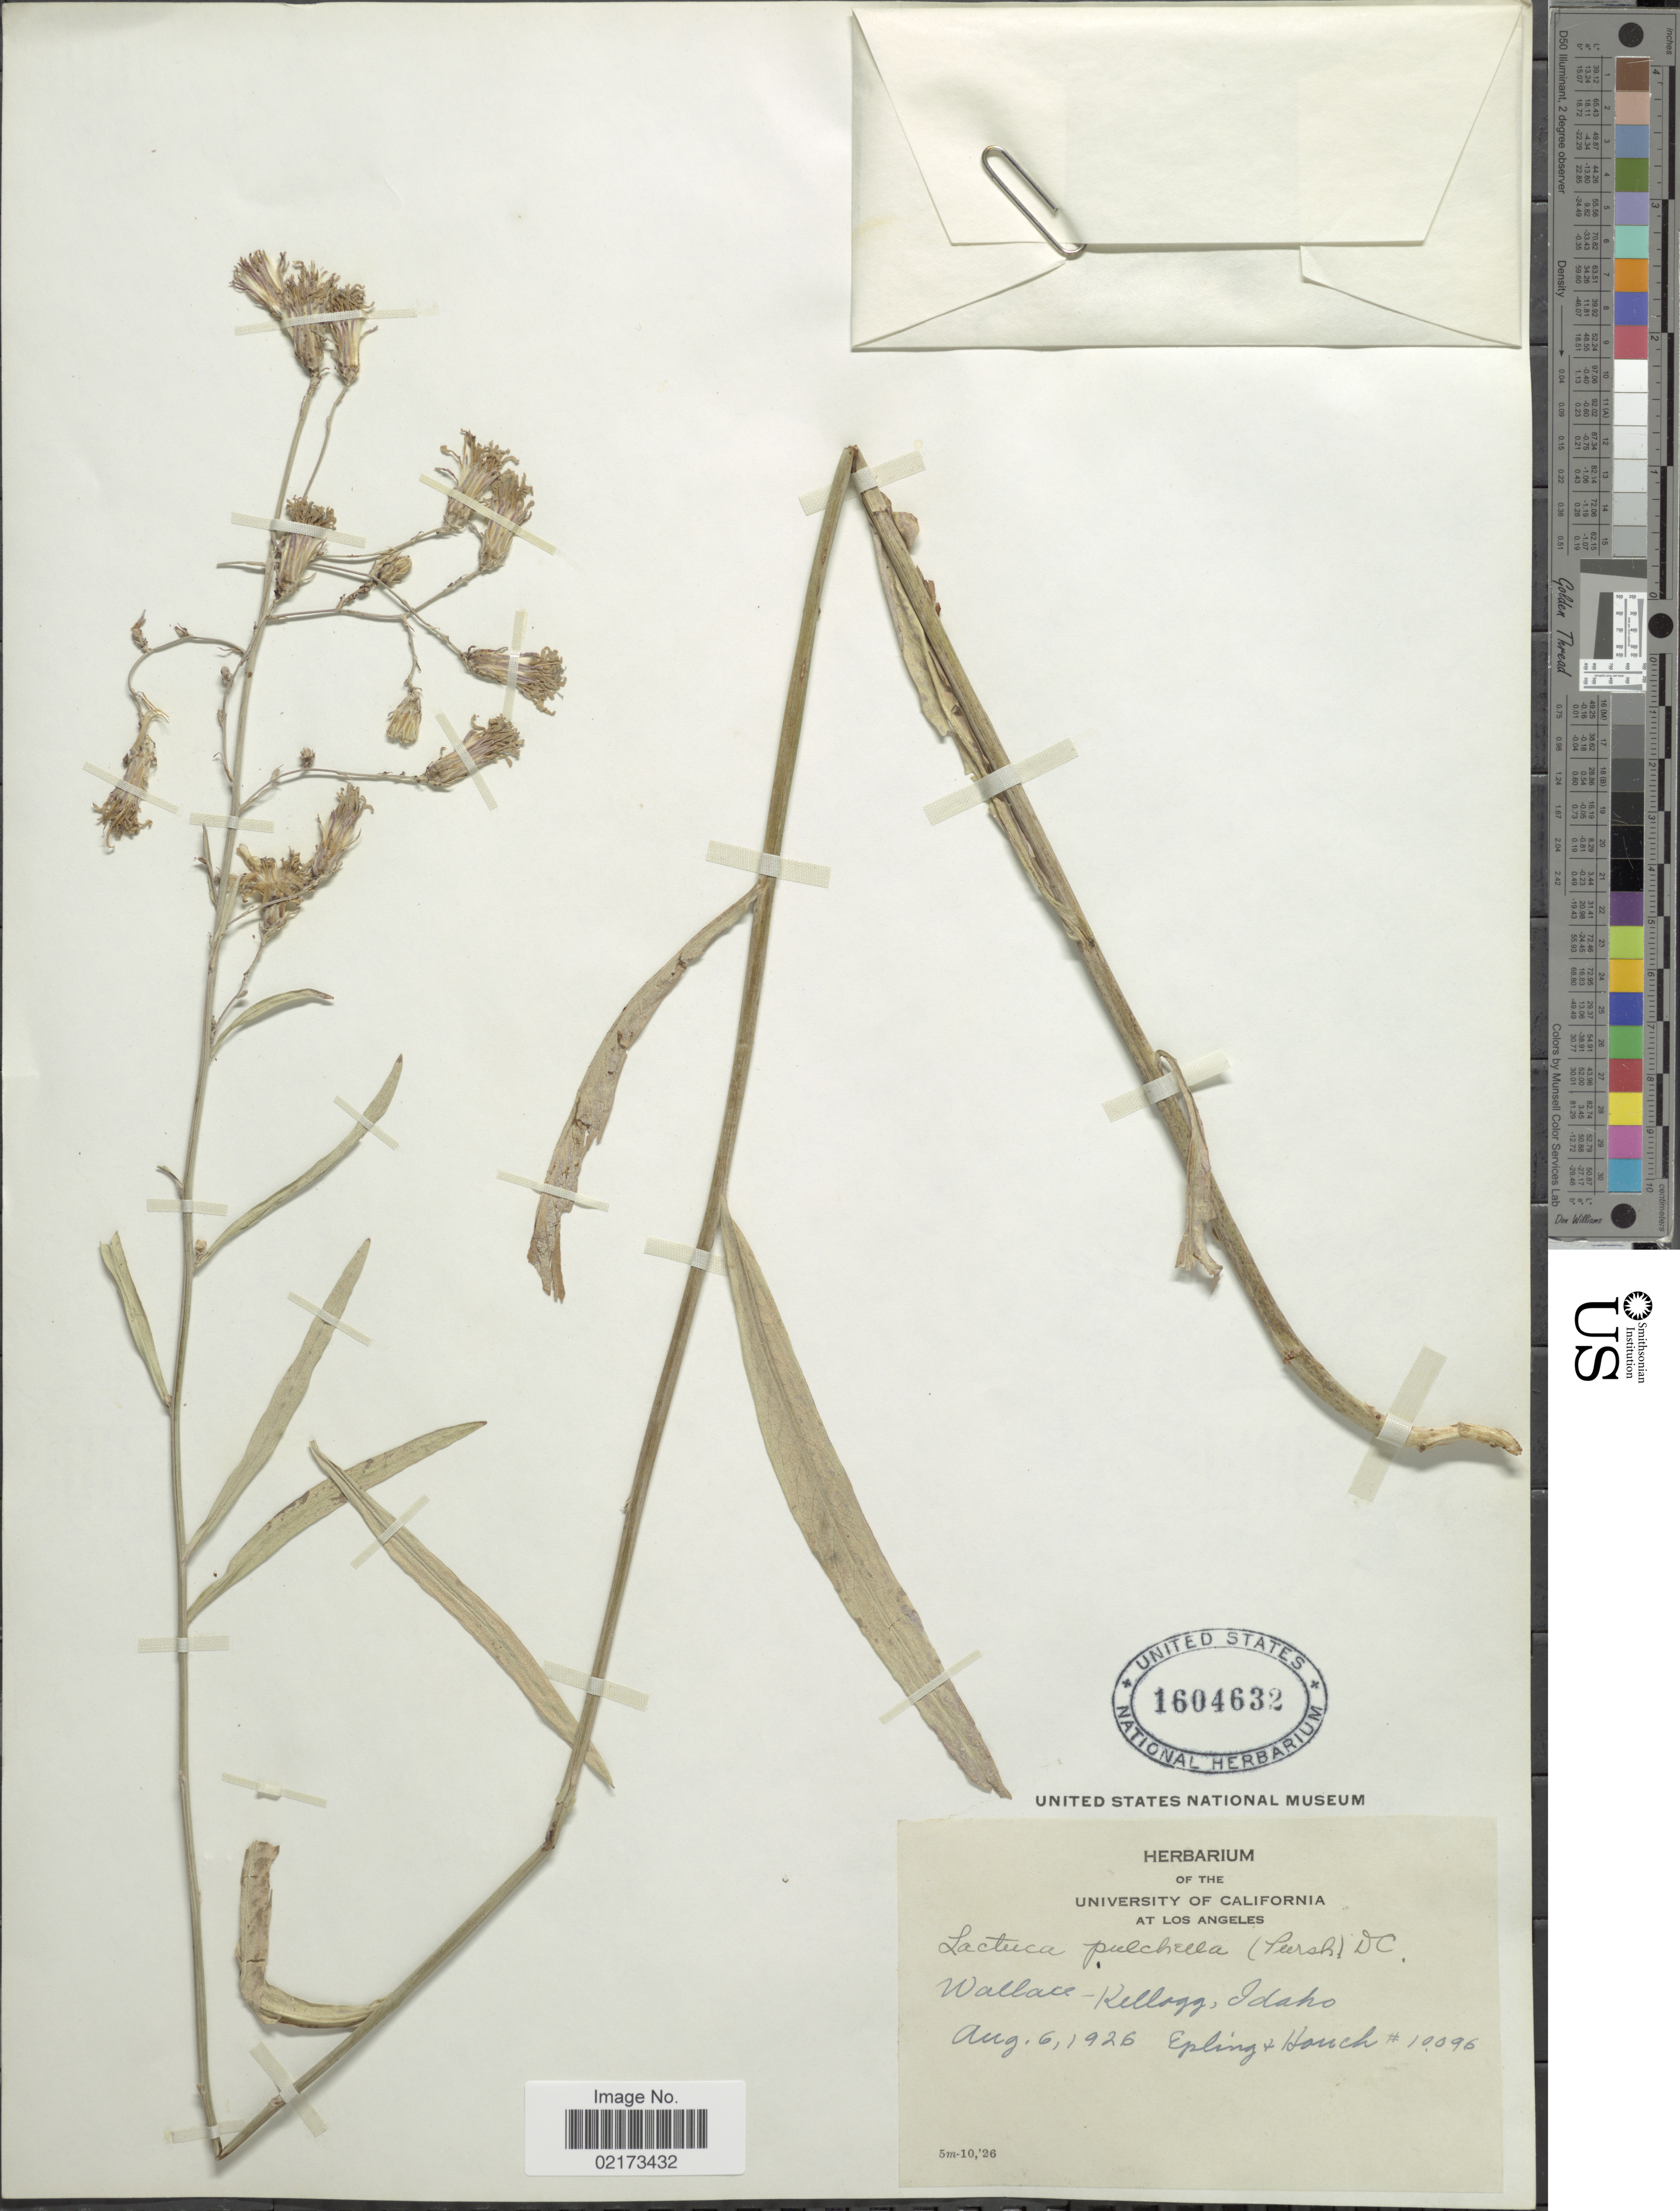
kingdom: Plantae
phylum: Tracheophyta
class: Magnoliopsida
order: Asterales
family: Asteraceae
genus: Lactuca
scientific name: Lactuca tatarica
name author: (L.) C.A. Mey.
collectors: -- Epling & -. Hauch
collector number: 10096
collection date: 1926-08-06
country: United States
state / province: Idaho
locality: Wallace-Kellogg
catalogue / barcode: US 1604632